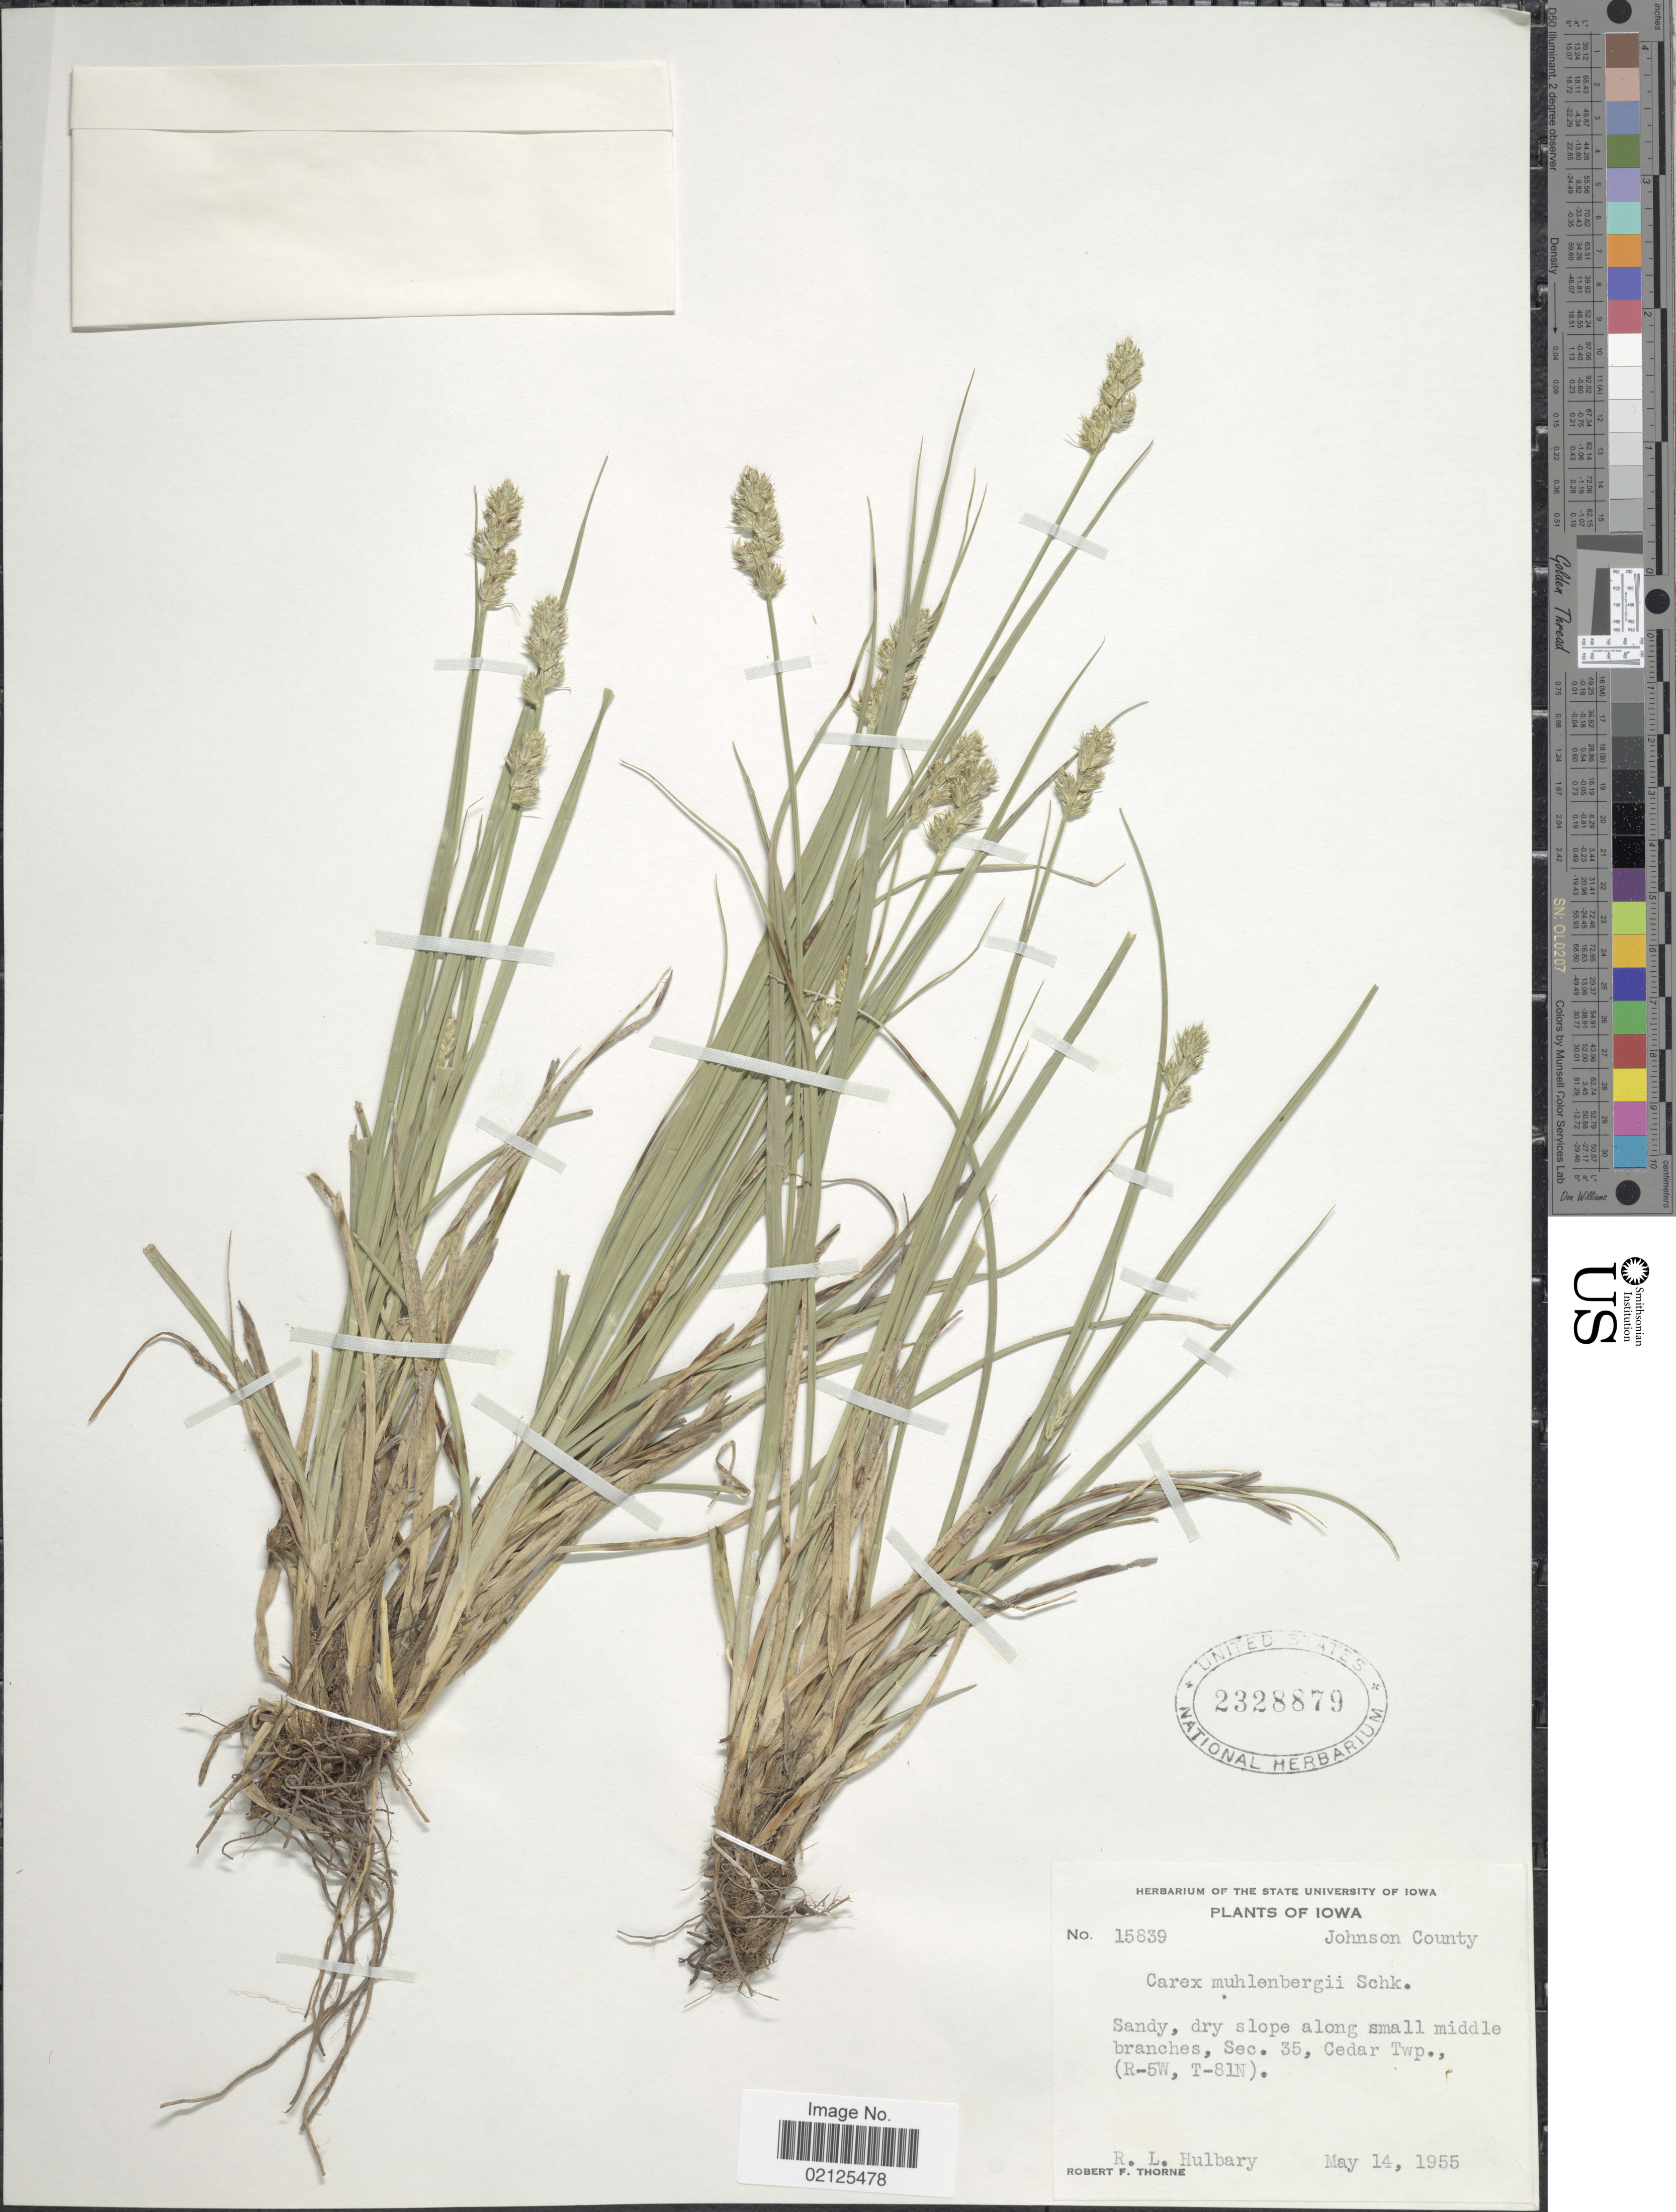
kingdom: Plantae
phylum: Tracheophyta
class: Liliopsida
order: Poales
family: Cyperaceae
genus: Carex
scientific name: Carex muehlenbergii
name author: Willd.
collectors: R. Hulbary & R. F. Thorne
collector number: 15839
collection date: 1955-05-14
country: United States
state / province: Iowa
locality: Johnson County, Sandy, dry slope along small middle branches, Sec. 35, Cedar Twp., (R-5W, T-81N)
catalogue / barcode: US 2328879